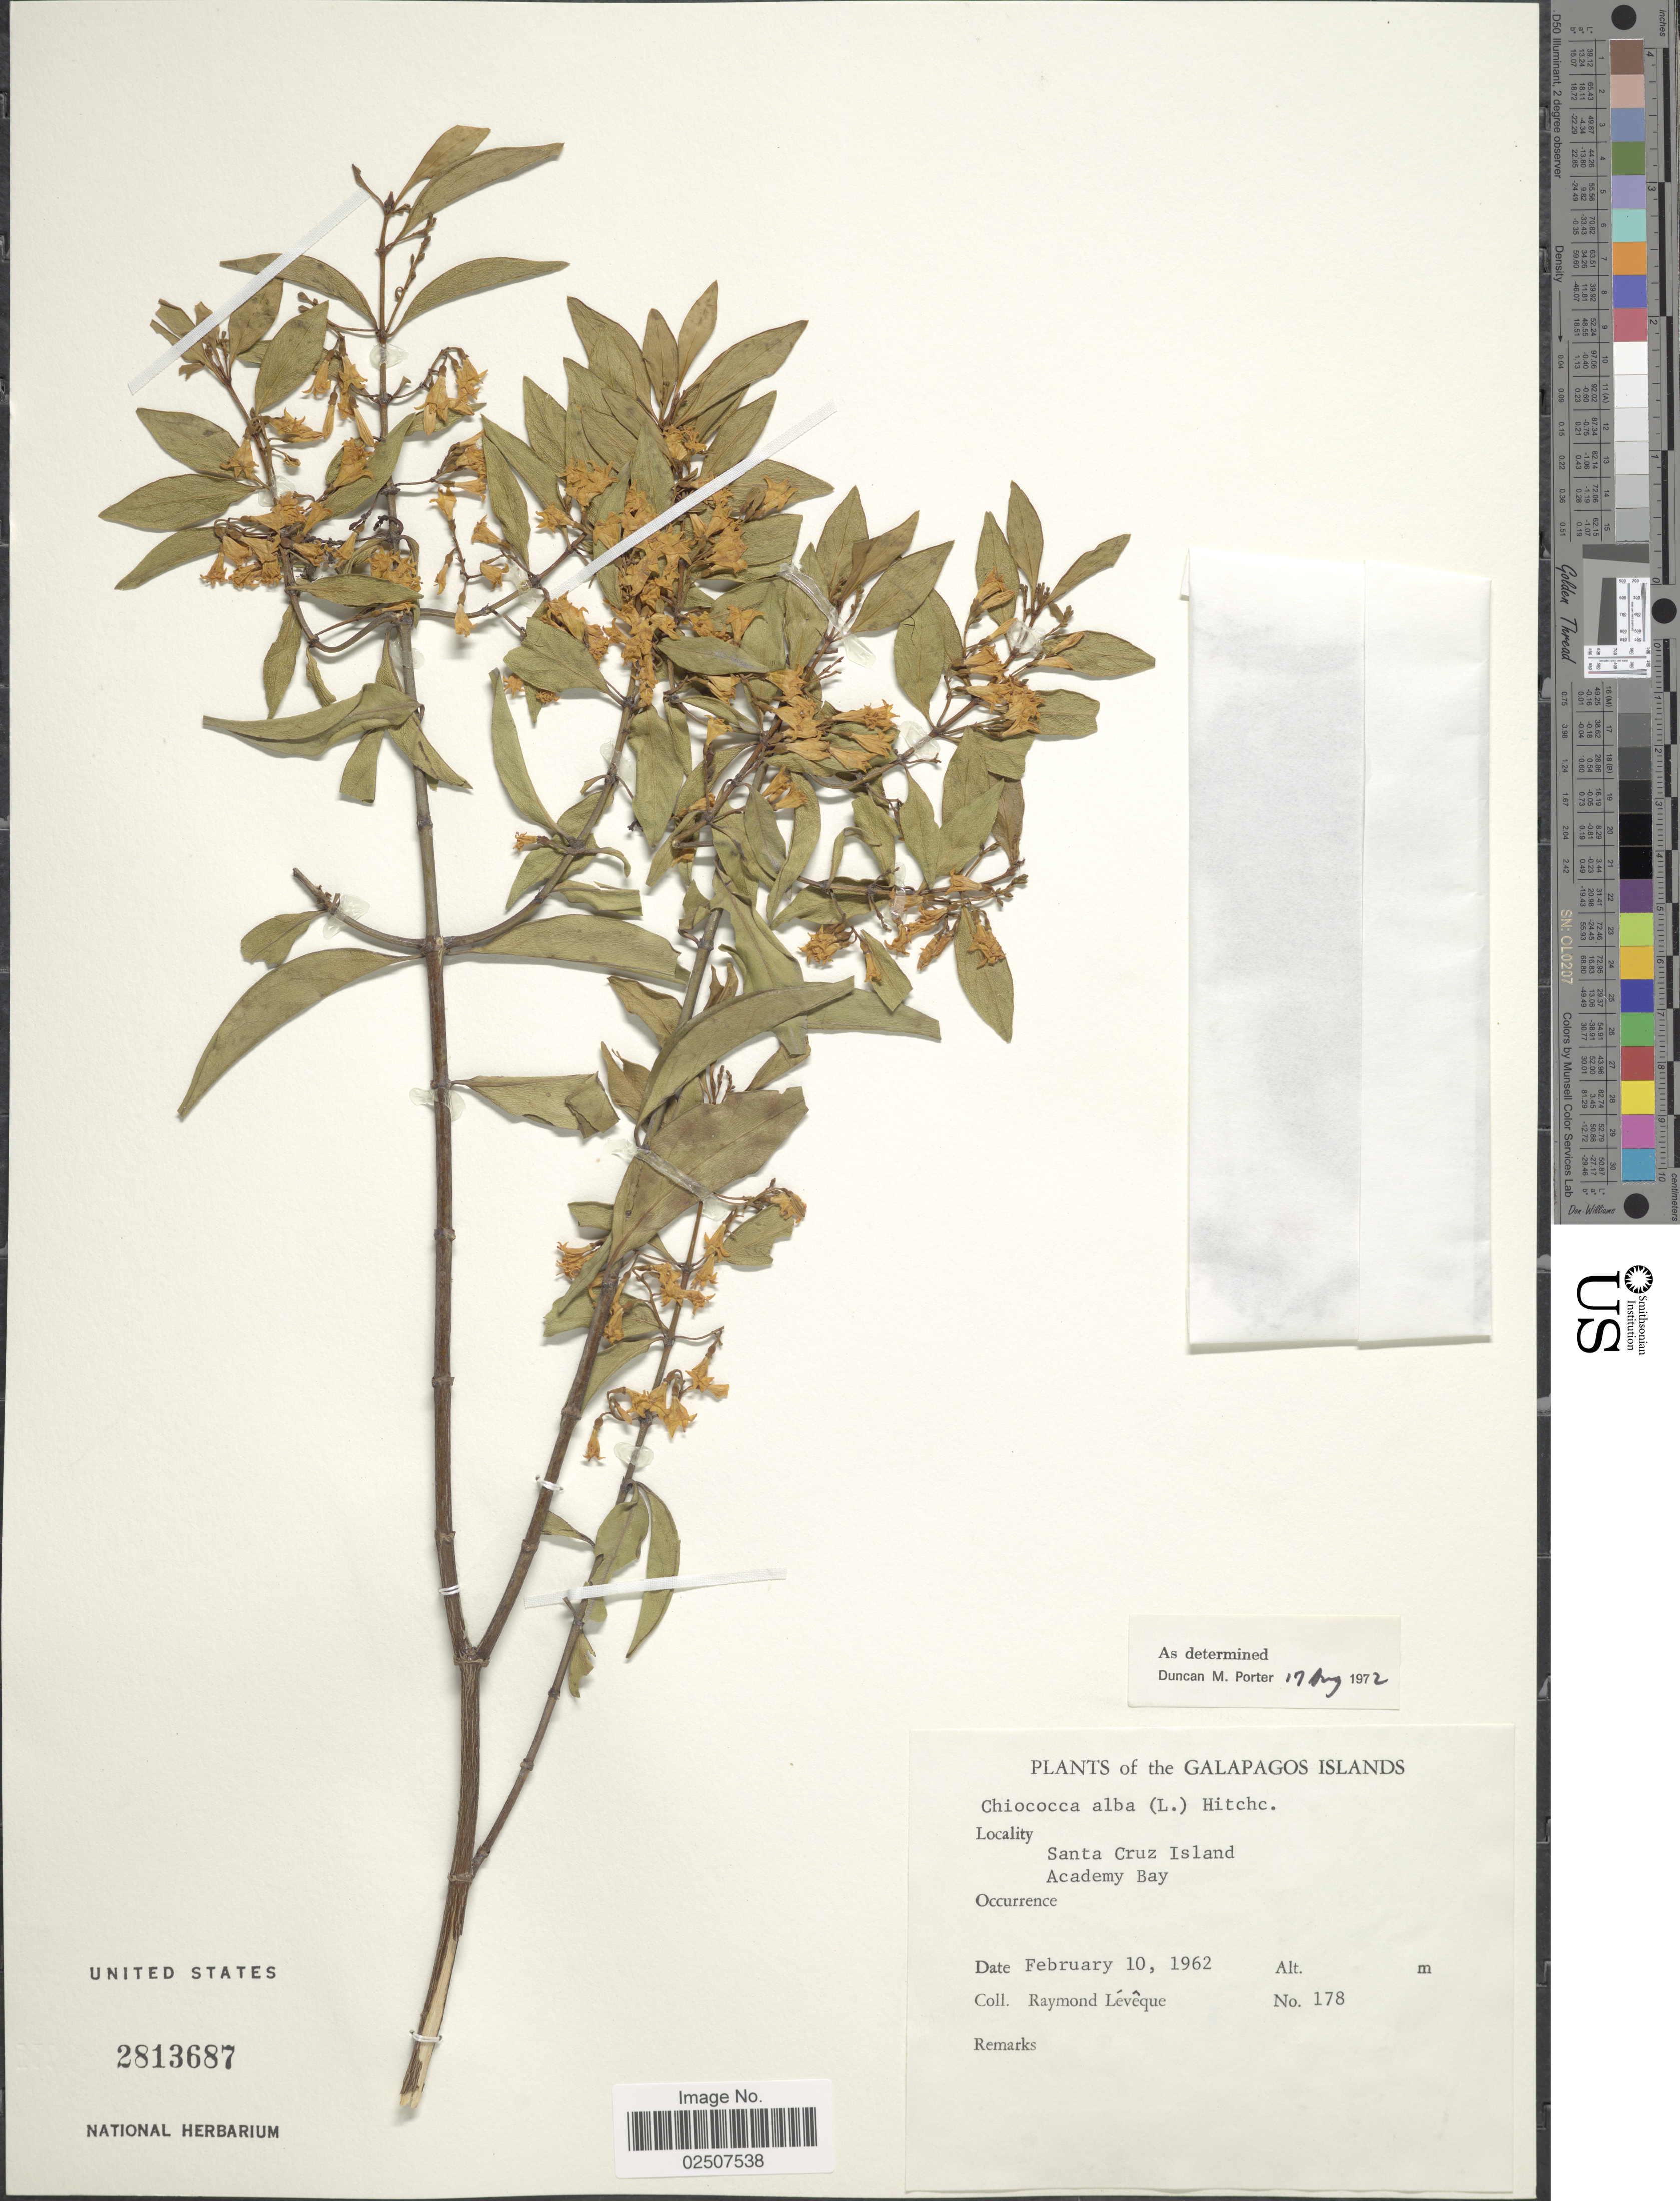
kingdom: Plantae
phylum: Tracheophyta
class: Magnoliopsida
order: Gentianales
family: Rubiaceae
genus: Chiococca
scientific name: Chiococca alba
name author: (L.) Hitchc.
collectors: R. Lévêque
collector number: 178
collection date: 1962-02-10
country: Ecuador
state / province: Colón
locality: Galapagos Islands. Santa Cruz Island, Academy Bay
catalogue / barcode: US 2813687